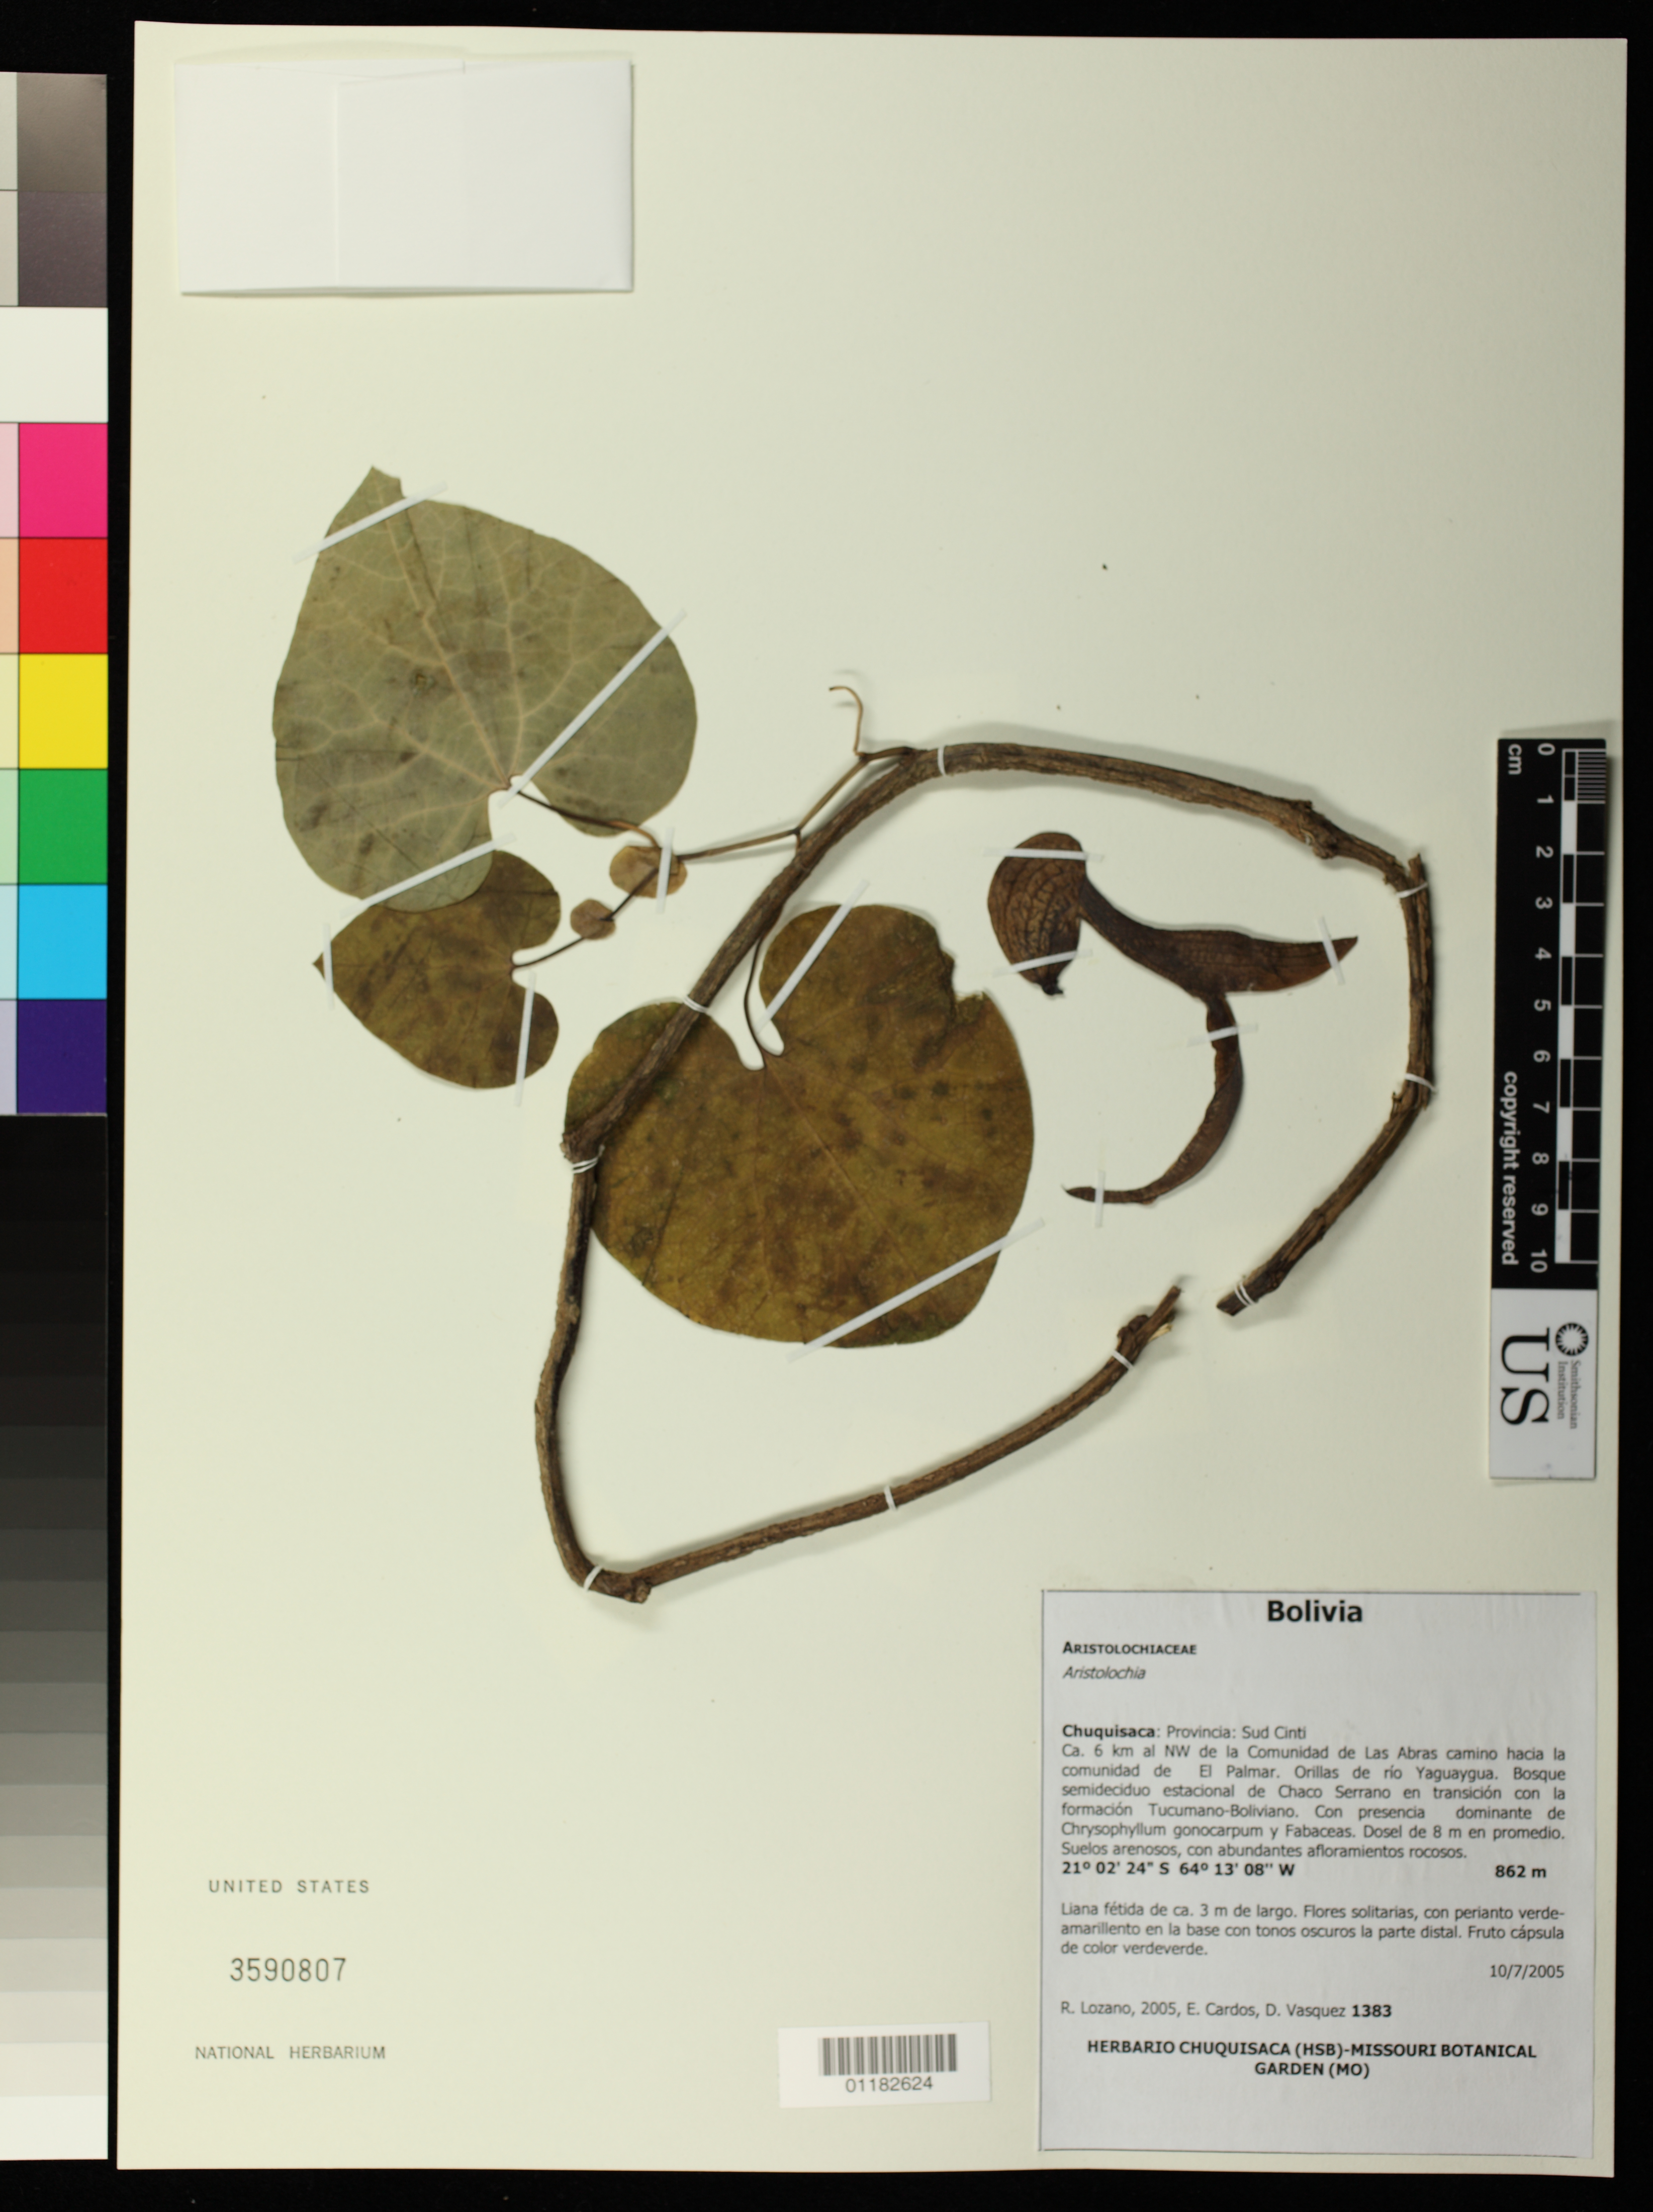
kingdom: Plantae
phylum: Tracheophyta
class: Magnoliopsida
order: Piperales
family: Aristolochiaceae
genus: Aristolochia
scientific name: Aristolochia sp.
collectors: R. Lozano, E. Cardos & D. Vasquez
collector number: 1383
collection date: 2005-10-07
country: Bolivia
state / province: Chuquisaca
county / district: Sud Cinti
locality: Provincia Sud Cinti. Ca. 6 km NW de la Comunidad de Las Abras camino hacia la comunidad de El Palmar. Orillas de rio Yaguaygua.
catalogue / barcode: US 3590807